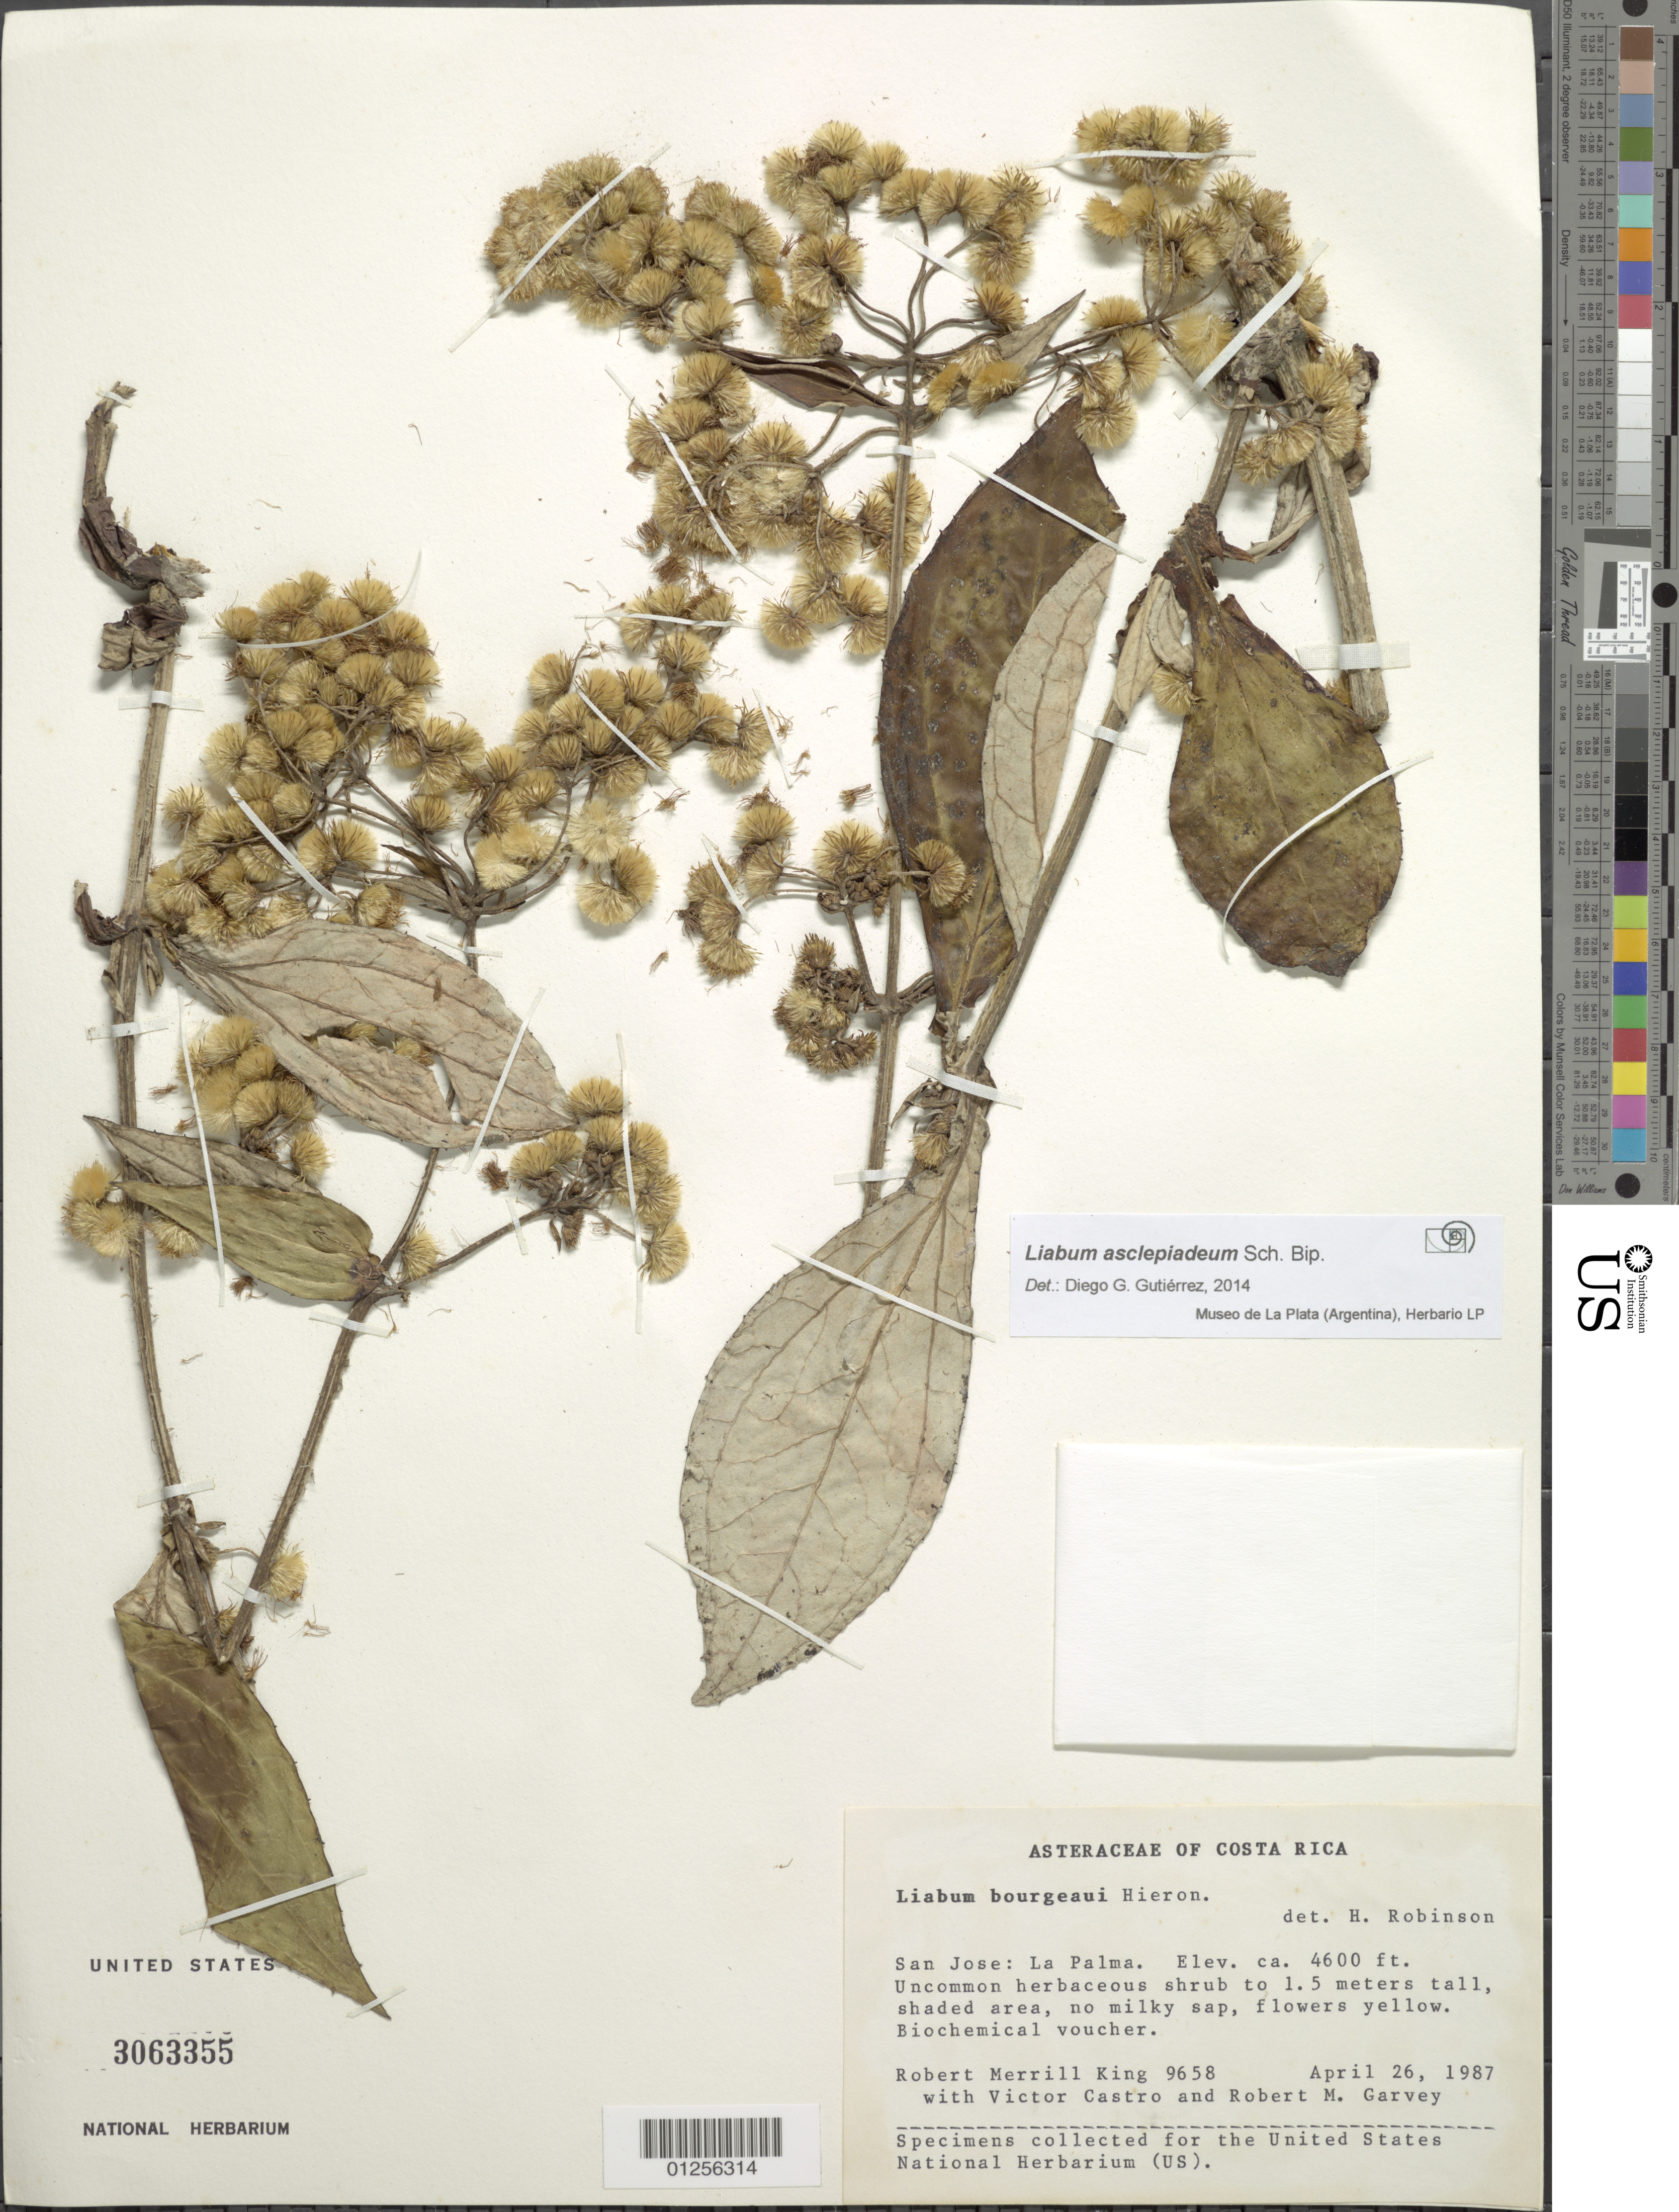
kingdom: Plantae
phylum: Tracheophyta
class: Magnoliopsida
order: Asterales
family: Asteraceae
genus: Liabum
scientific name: Liabum asclepiadeum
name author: Sch. Bip.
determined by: Gutierrez, D. G.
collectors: R. M. King, V. Castro & R. Garvey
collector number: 9658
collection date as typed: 26 April 1987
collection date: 1987-04-26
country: Costa Rica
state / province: San Jose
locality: La Palma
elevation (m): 1402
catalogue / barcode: US 3063355